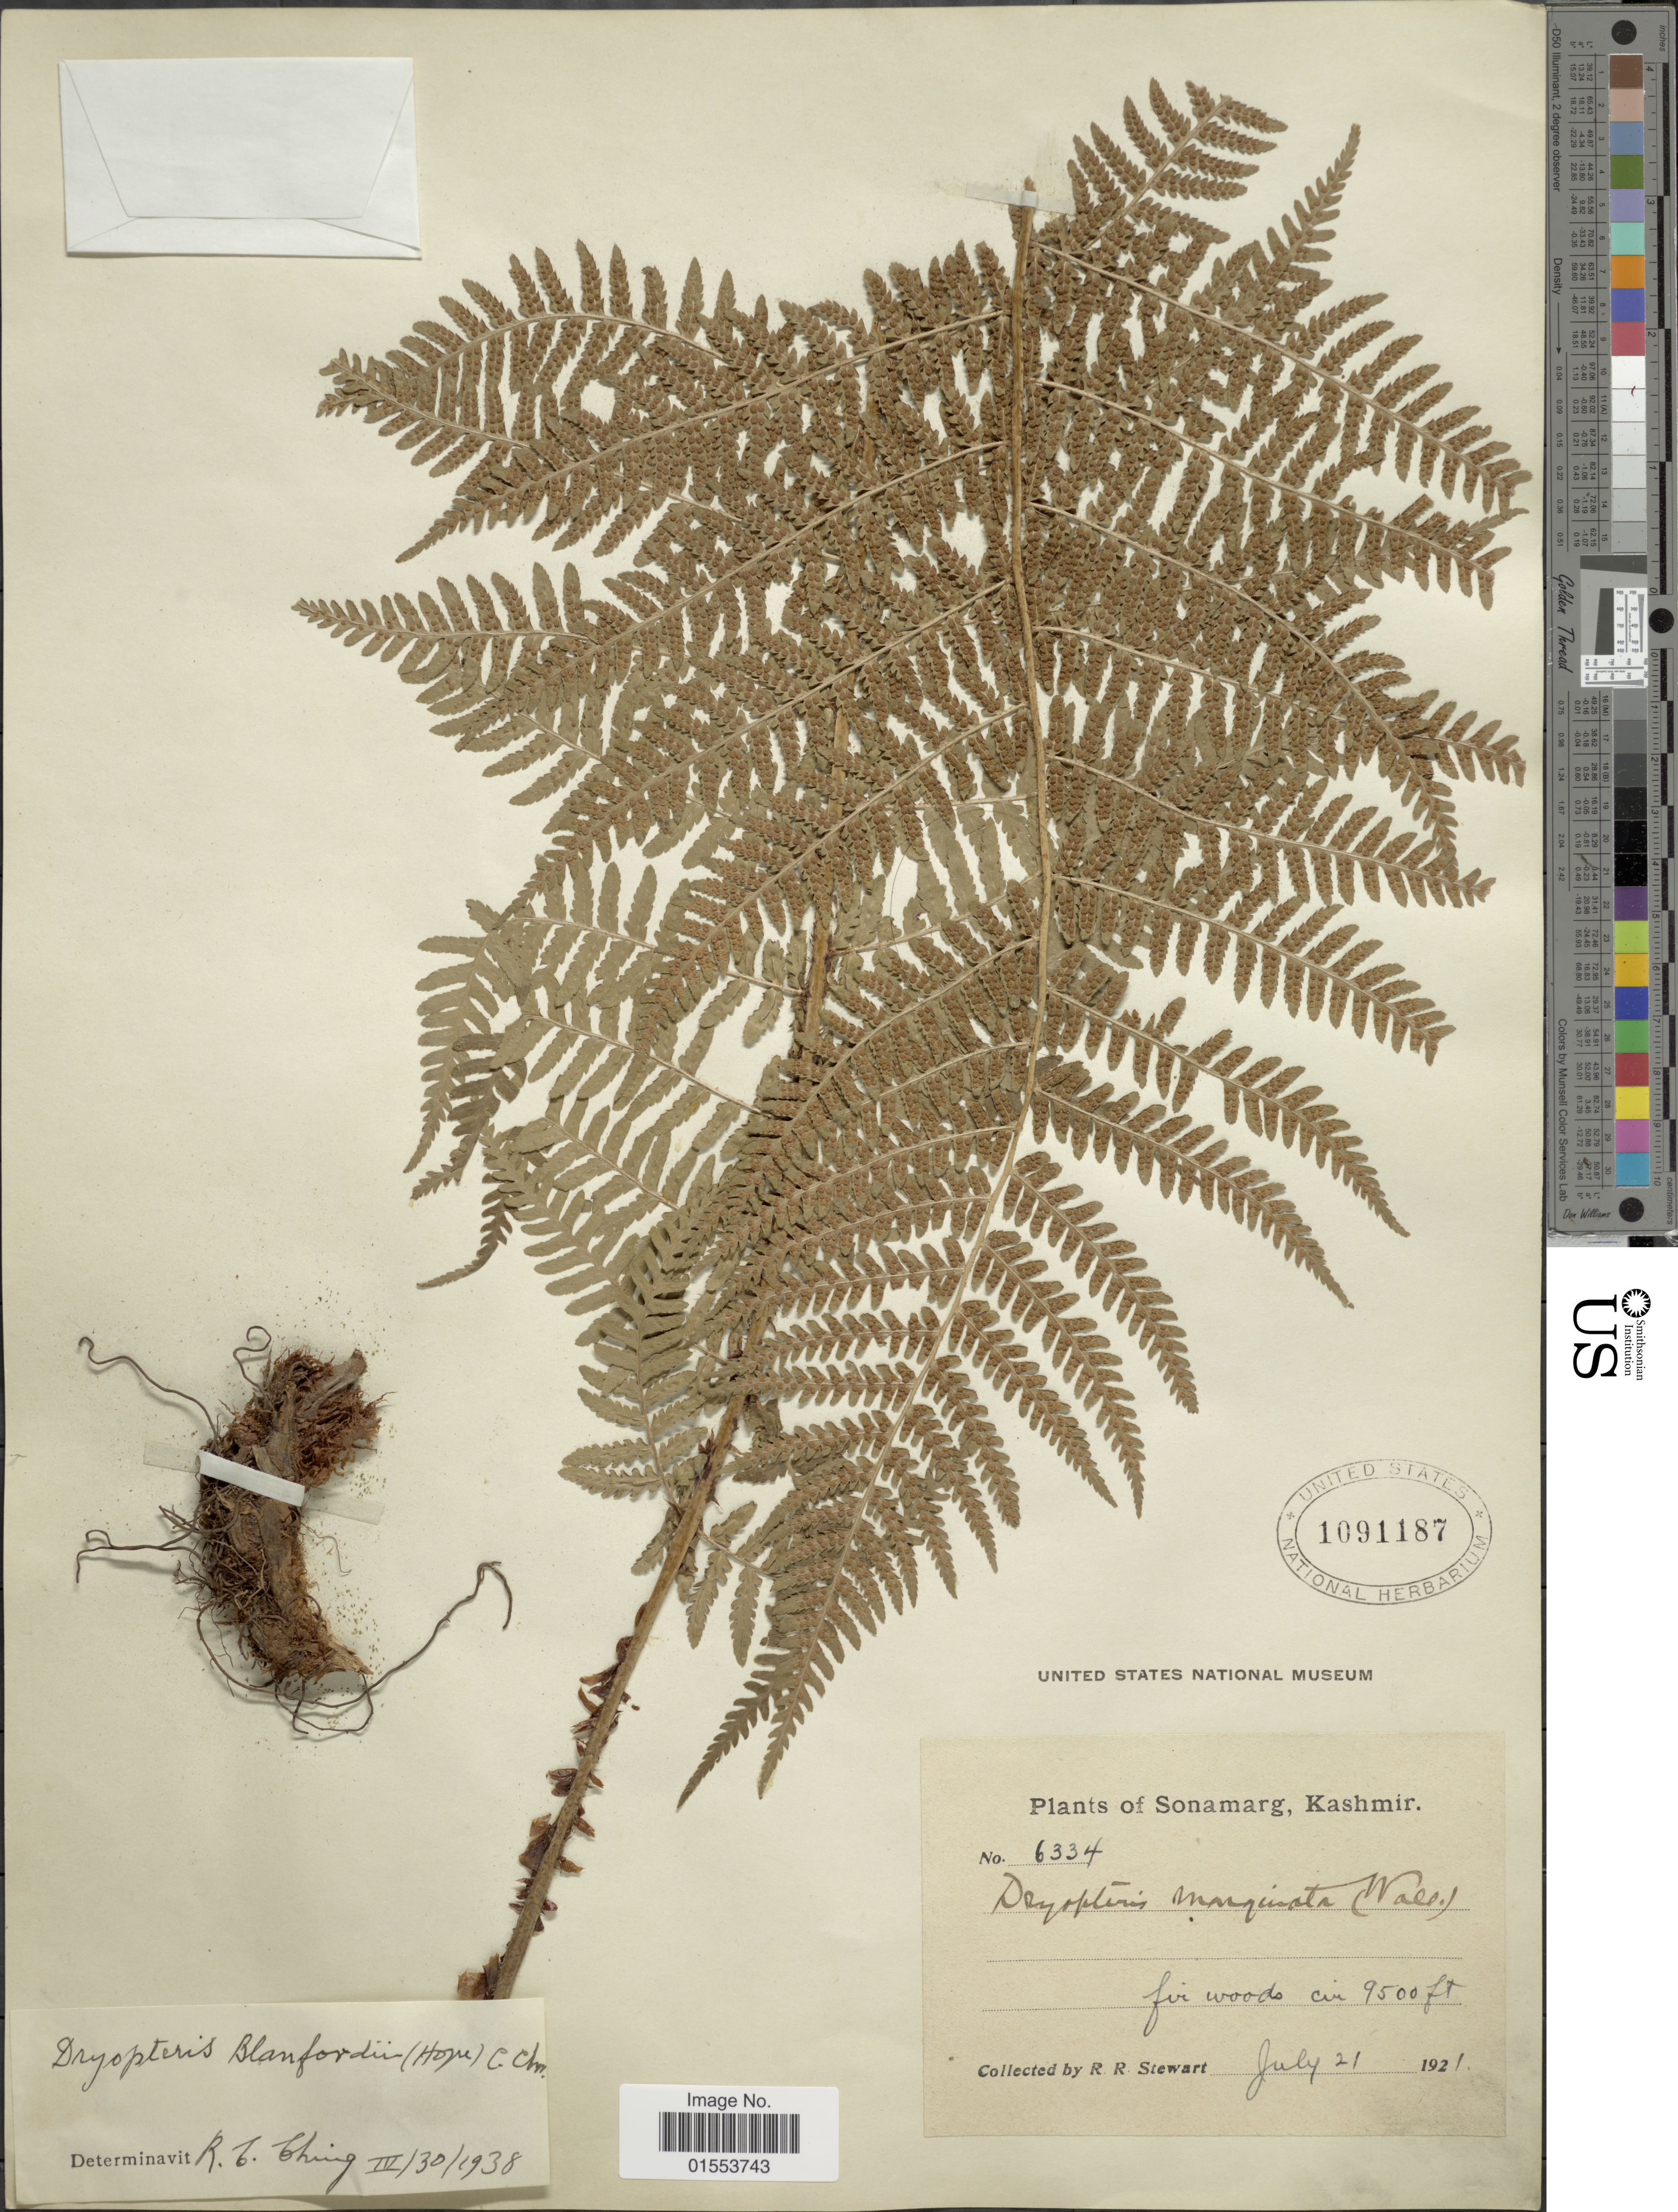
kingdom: Plantae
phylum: Tracheophyta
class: Polypodiopsida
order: Polypodiales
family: Dryopteridaceae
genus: Dryopteris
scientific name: Dryopteris blanfordii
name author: (C. Hope) C. Chr.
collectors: R. R. Stewart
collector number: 6334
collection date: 1921-07-21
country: India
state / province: Jammu and Kashmir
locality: Sonamarg, Kashmir.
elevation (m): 2896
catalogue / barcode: US 1091187